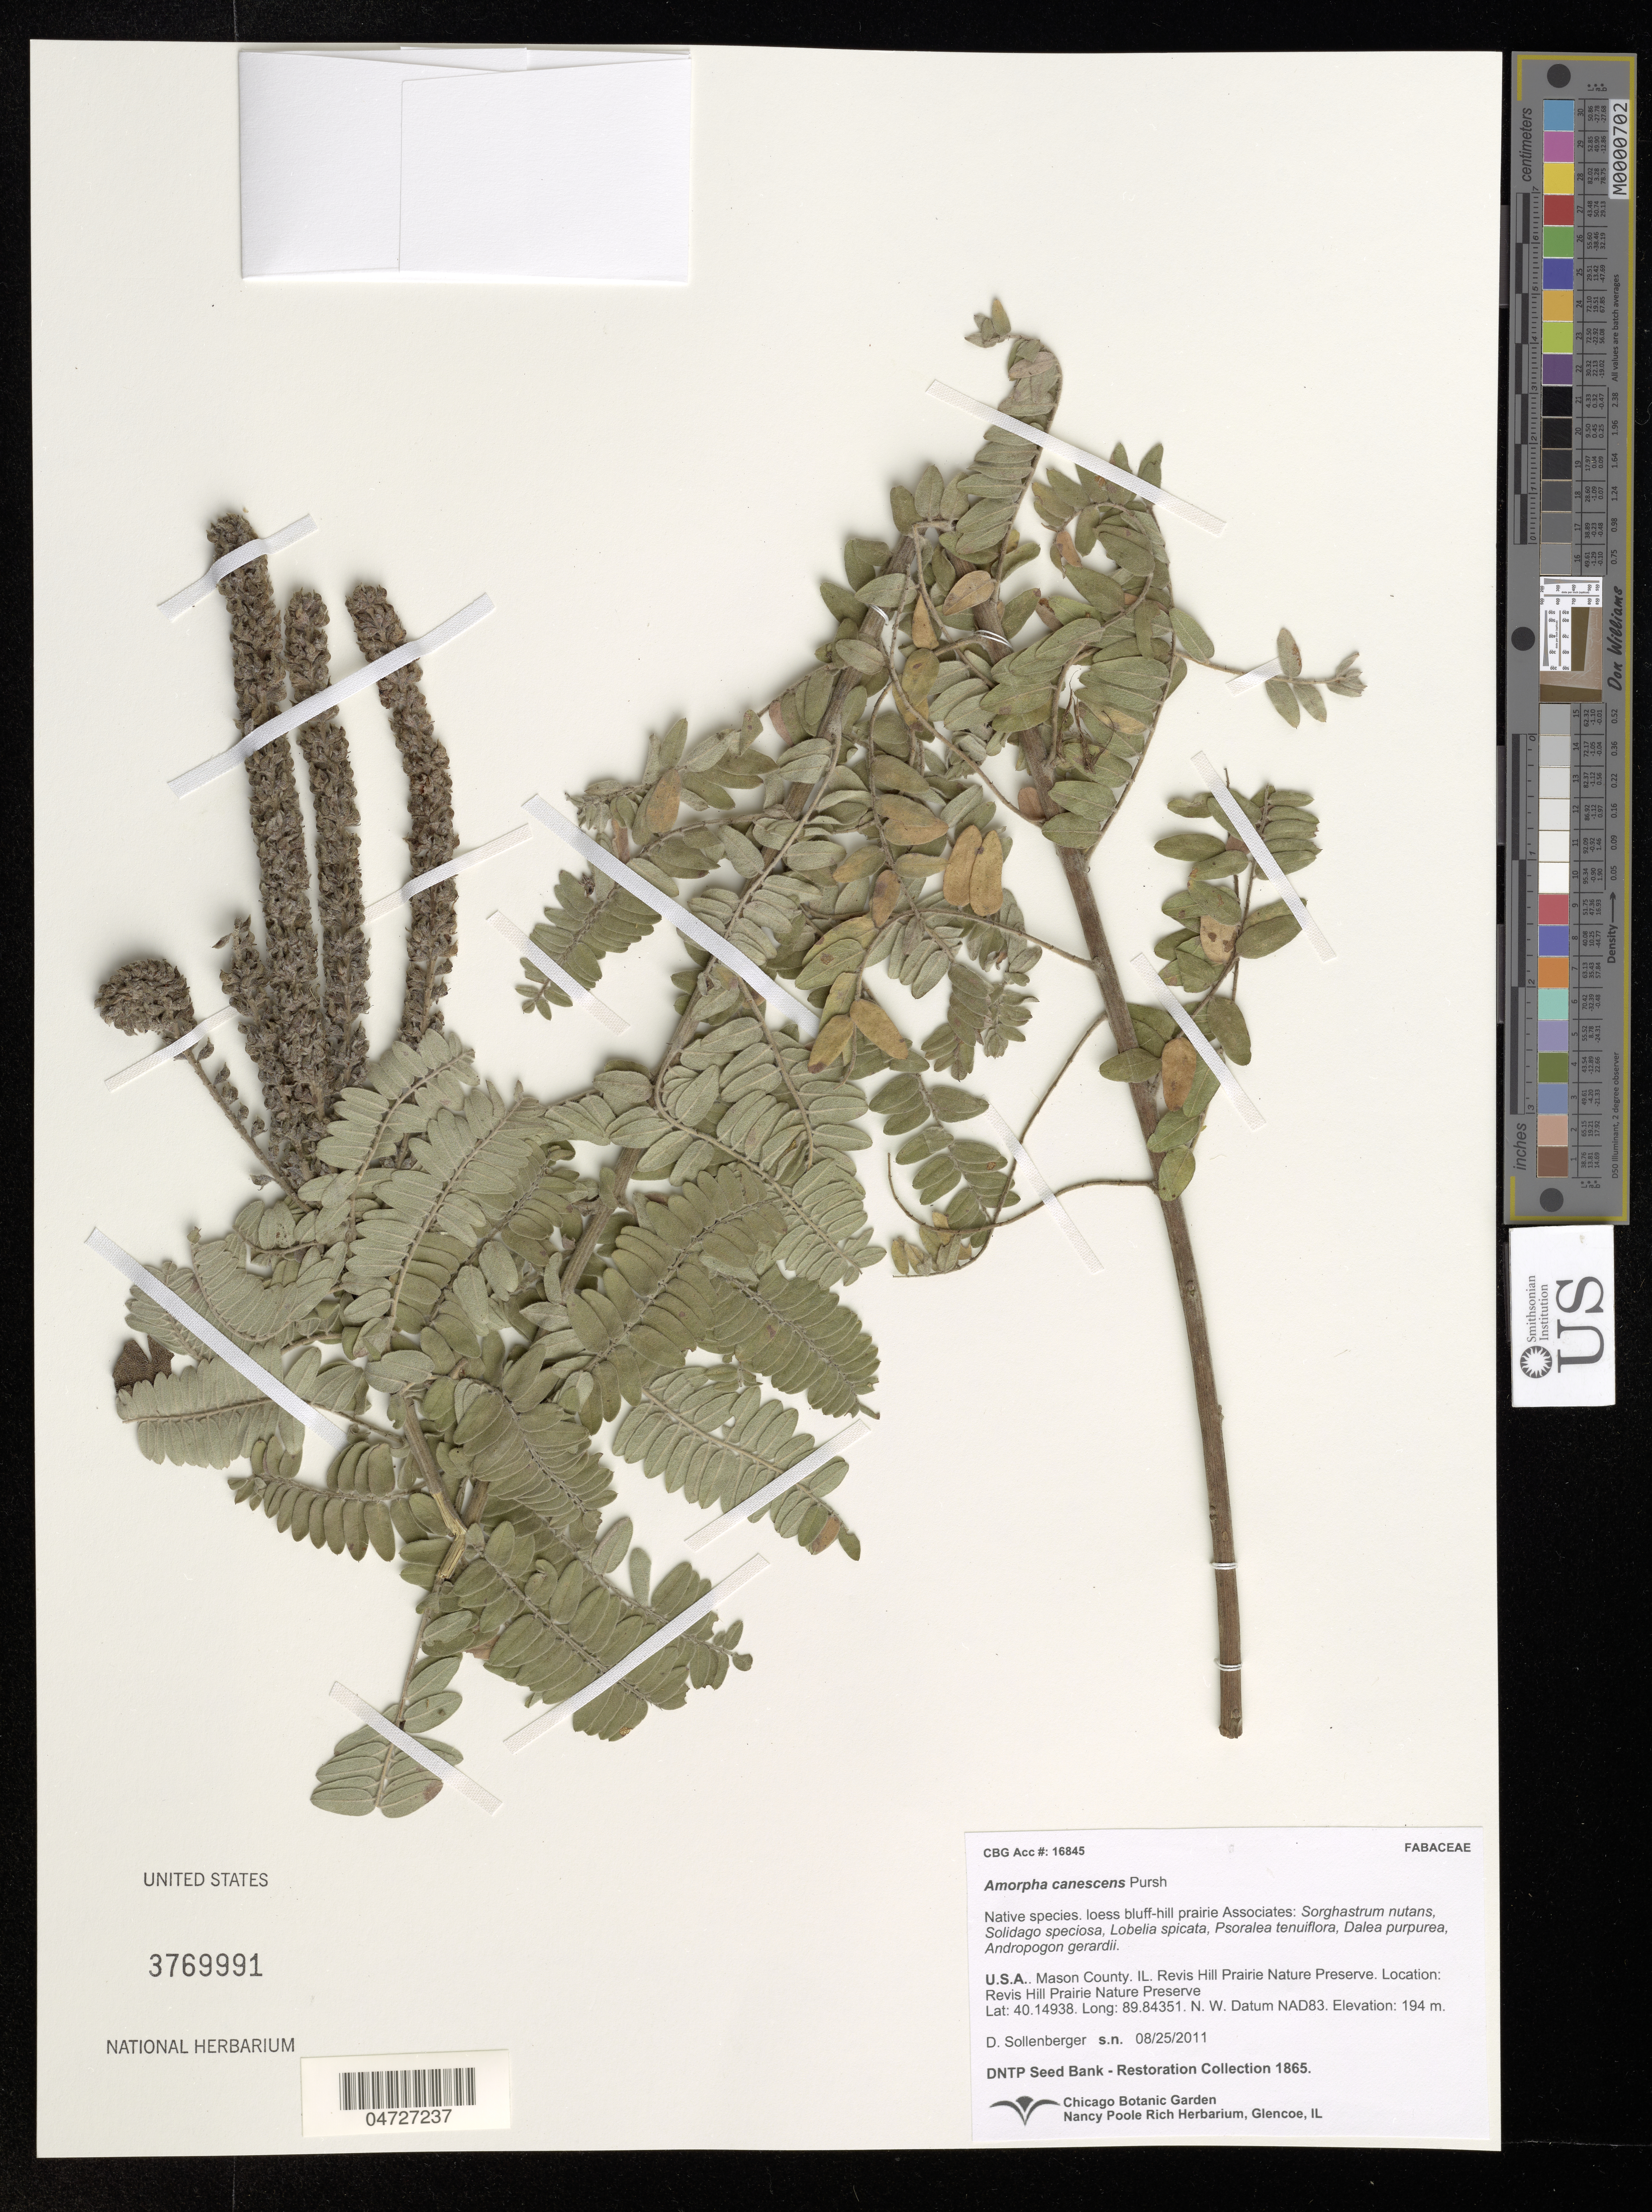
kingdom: Plantae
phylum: Tracheophyta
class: Magnoliopsida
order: Fabales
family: Fabaceae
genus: Amorpha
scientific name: Amorpha canescens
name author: Pursh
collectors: D. Sollenberger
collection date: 2011-05-28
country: United States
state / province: Illinois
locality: Mason County. Revis Hill Prairie Nature Preserve.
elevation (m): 194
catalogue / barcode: US 3769991